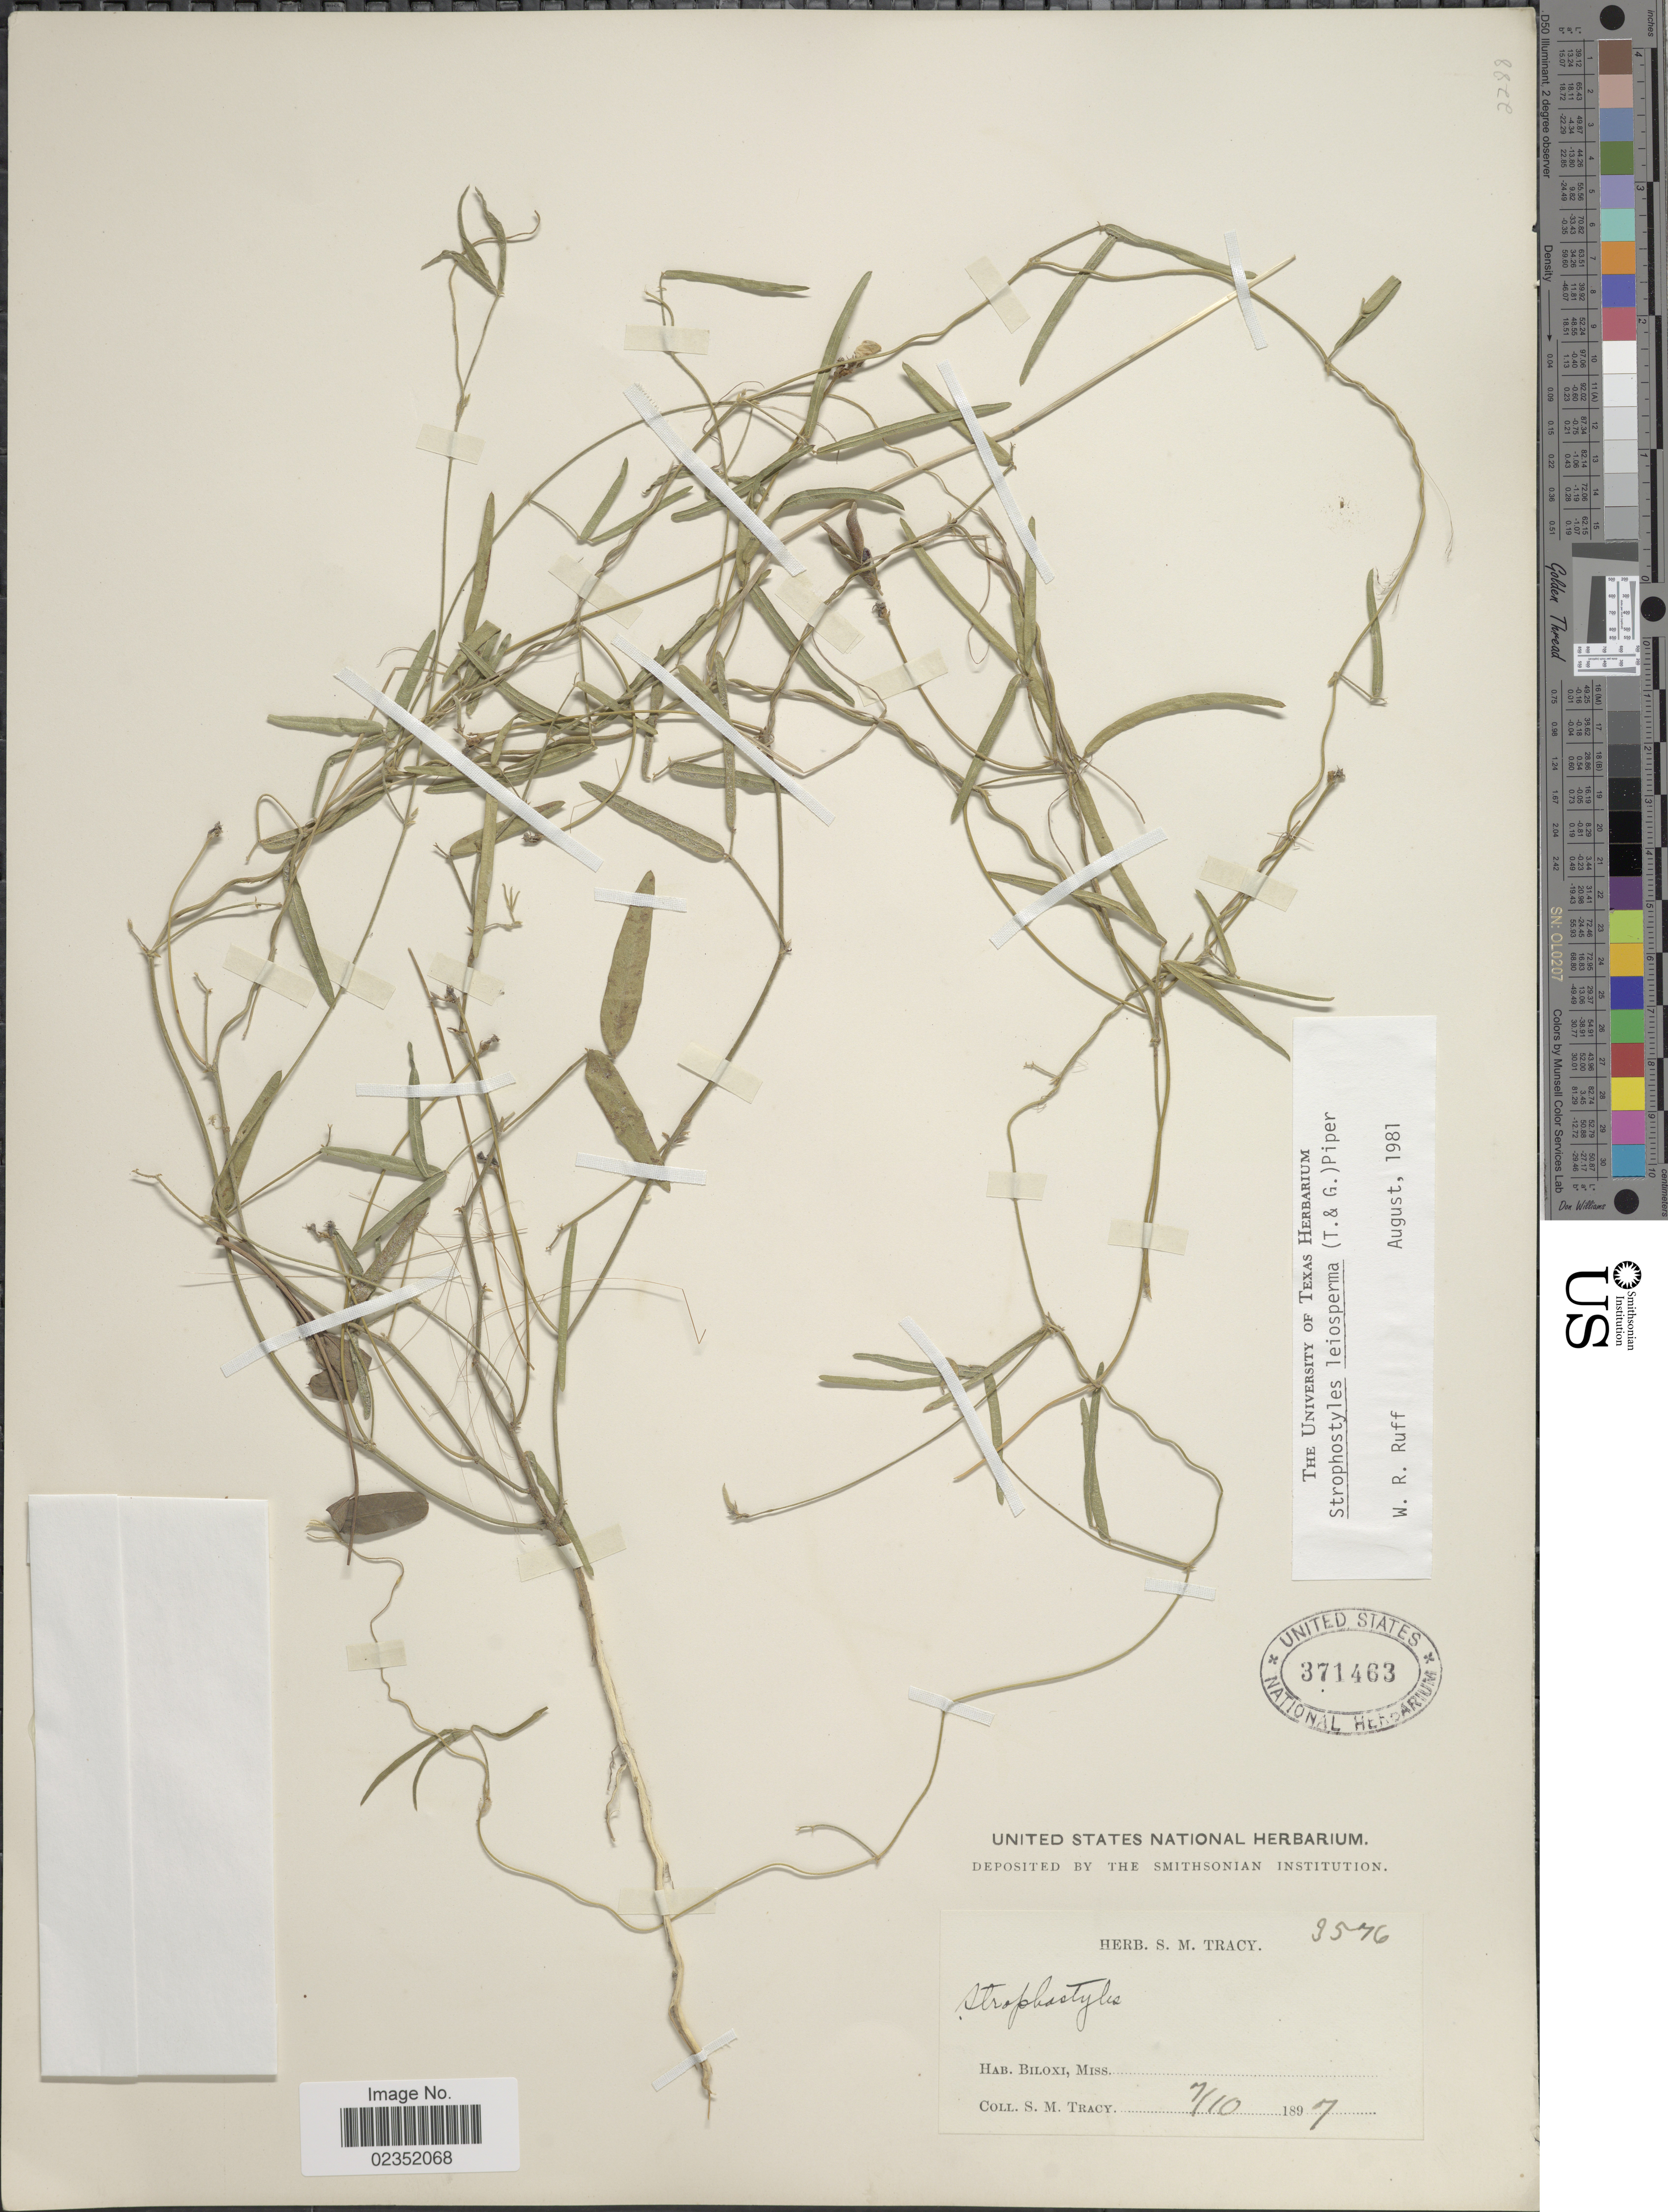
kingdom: Plantae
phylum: Tracheophyta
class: Magnoliopsida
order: Fabales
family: Fabaceae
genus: Strophostyles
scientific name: Strophostyles leiosperma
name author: (Torr. & A. Gray) Piper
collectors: S. M. Tracy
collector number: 3576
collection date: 1897-07-10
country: United States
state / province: Mississippi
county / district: Harrison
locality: Biloxi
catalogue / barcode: US 371463